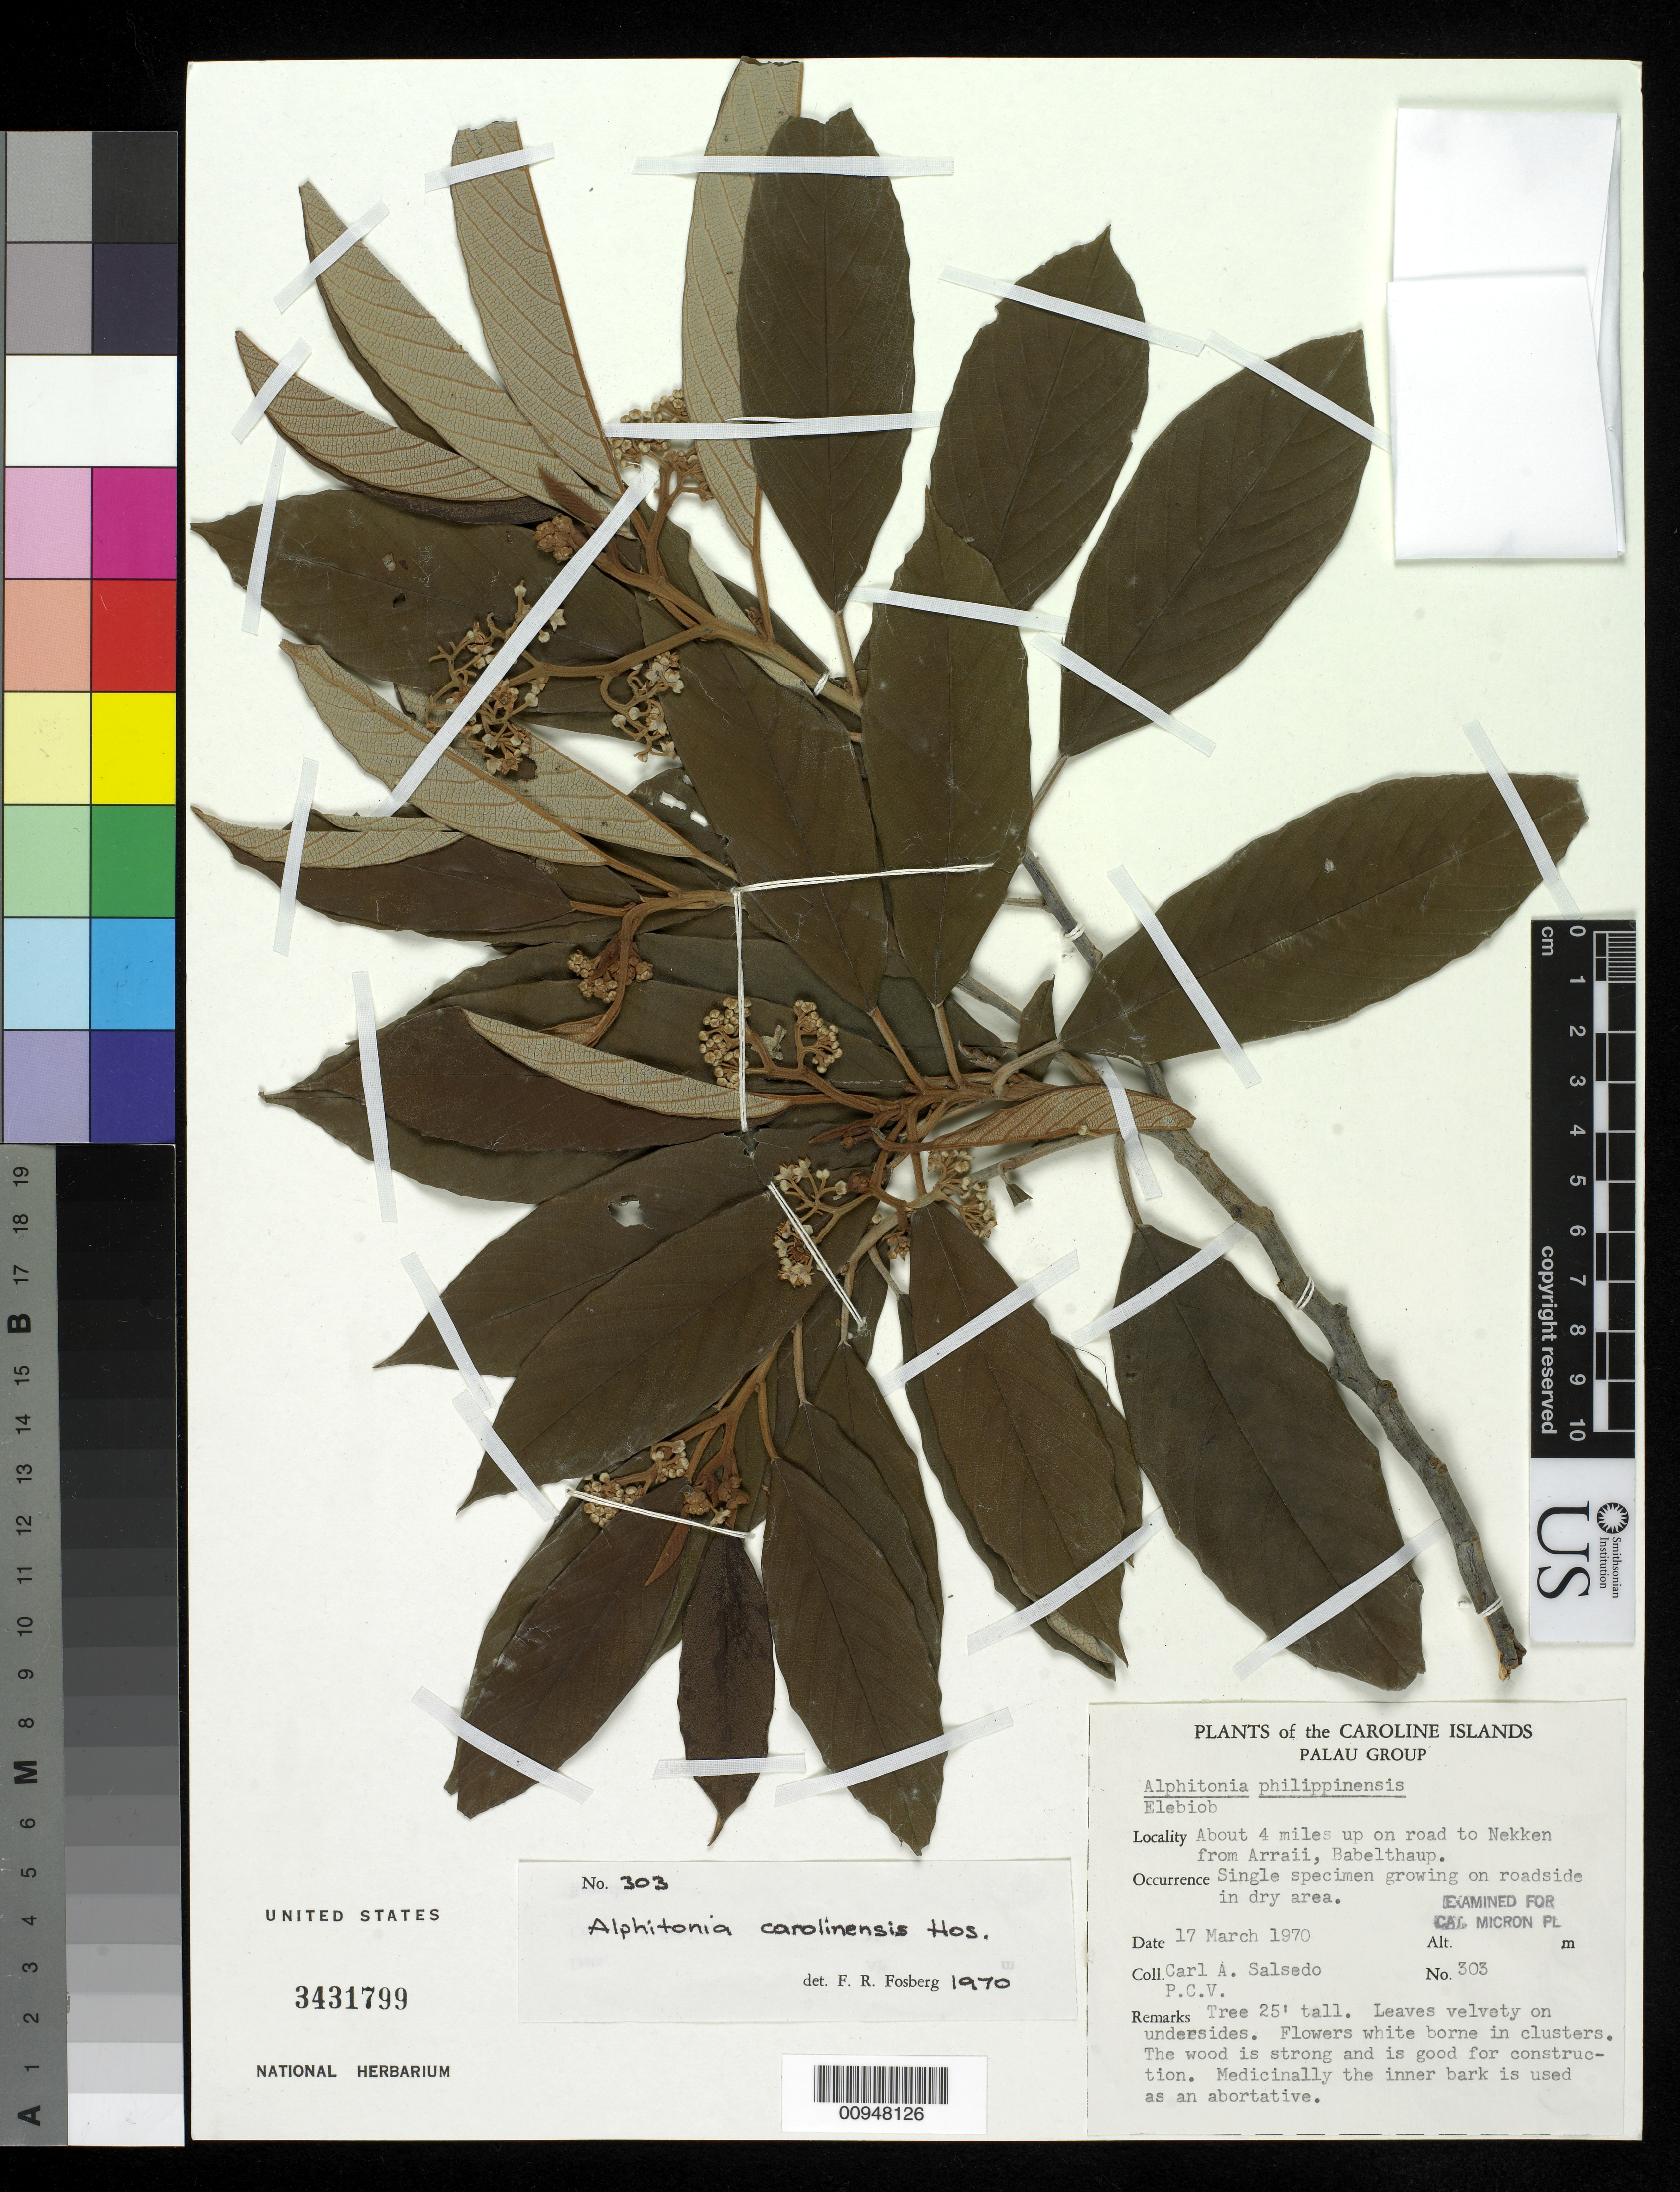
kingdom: Plantae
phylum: Tracheophyta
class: Magnoliopsida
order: Rosales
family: Rhamnaceae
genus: Alphitonia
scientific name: Alphitonia carolinensis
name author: Hosok.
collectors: C.A. Salsedo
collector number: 303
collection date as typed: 17 Mar 1970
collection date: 1970-03-17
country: Palau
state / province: Airai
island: Babeldaob [Babelthuap]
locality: About 4 miles up on road to Nekken from Arraii, Babelthaup.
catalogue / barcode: US 3431799